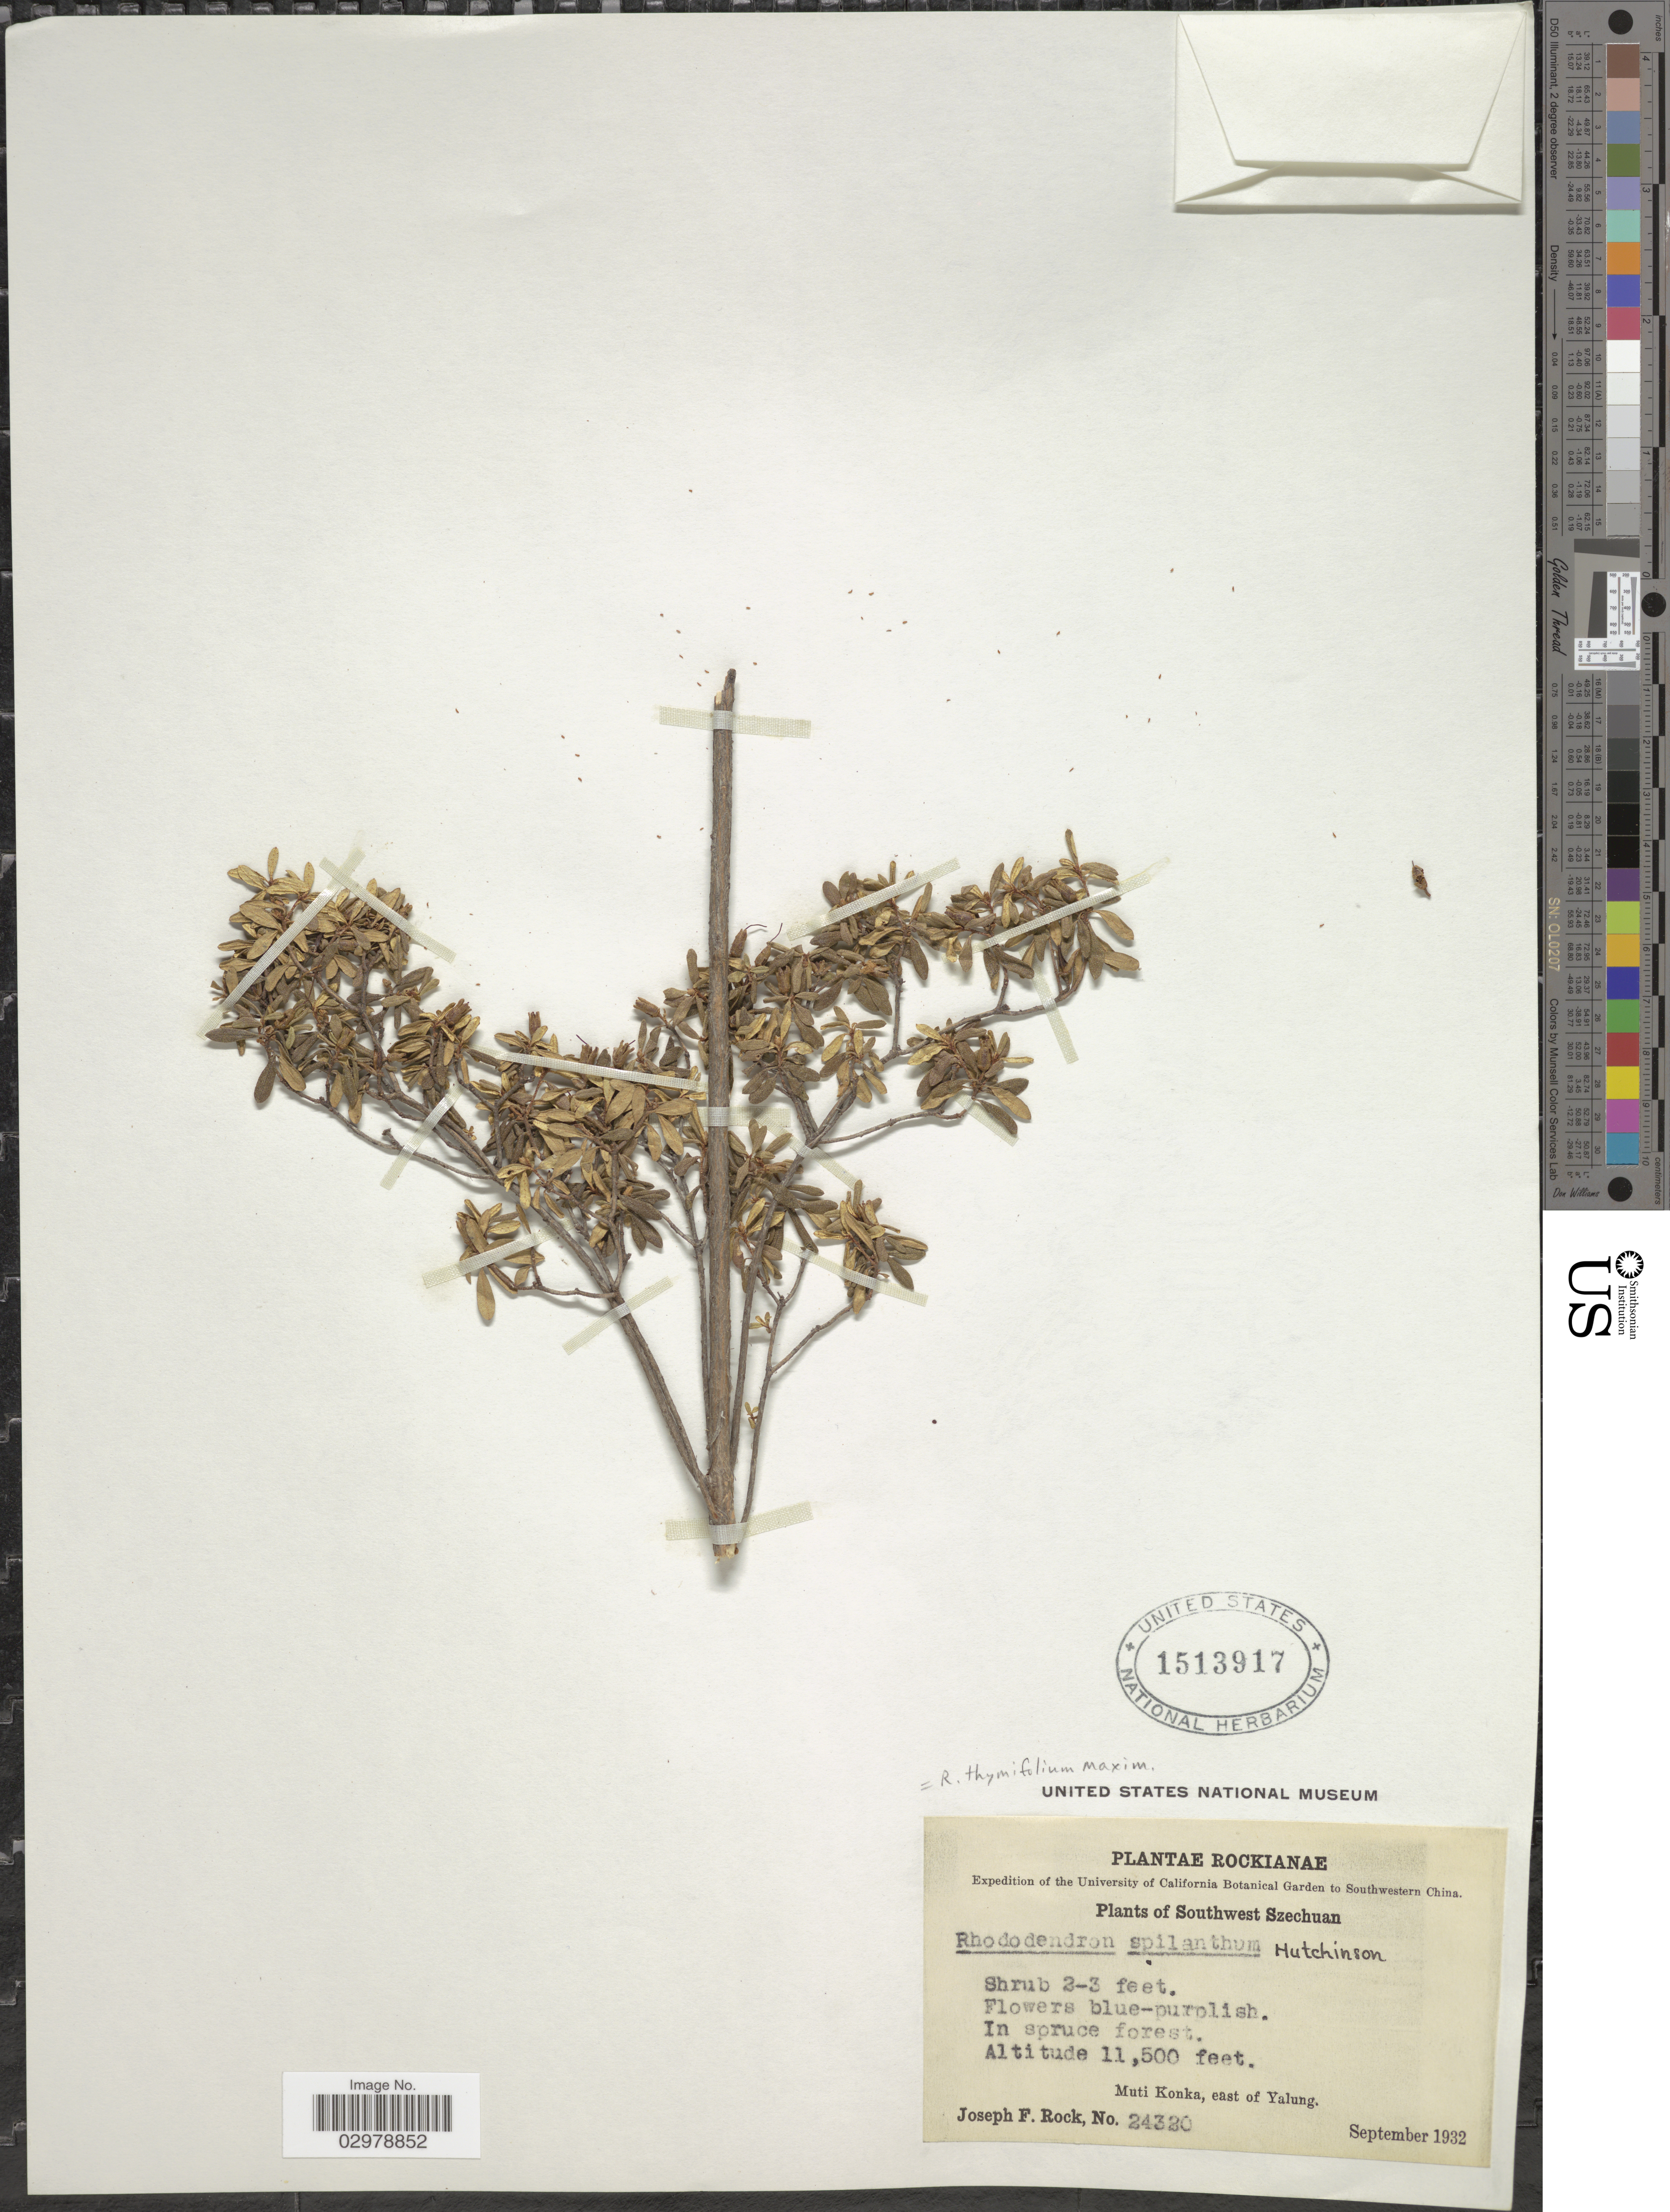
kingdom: Plantae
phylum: Tracheophyta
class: Magnoliopsida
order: Ericales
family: Ericaceae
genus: Rhododendron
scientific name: Rhododendron thymifolium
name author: Maxim.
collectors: J. F. Rock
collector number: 24320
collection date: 1932-09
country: China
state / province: Sichuan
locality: Southwestern China. Southwest Szechuan. In spruce forest. Muti Konka, east of Yalung.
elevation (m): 3505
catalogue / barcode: US 1513917